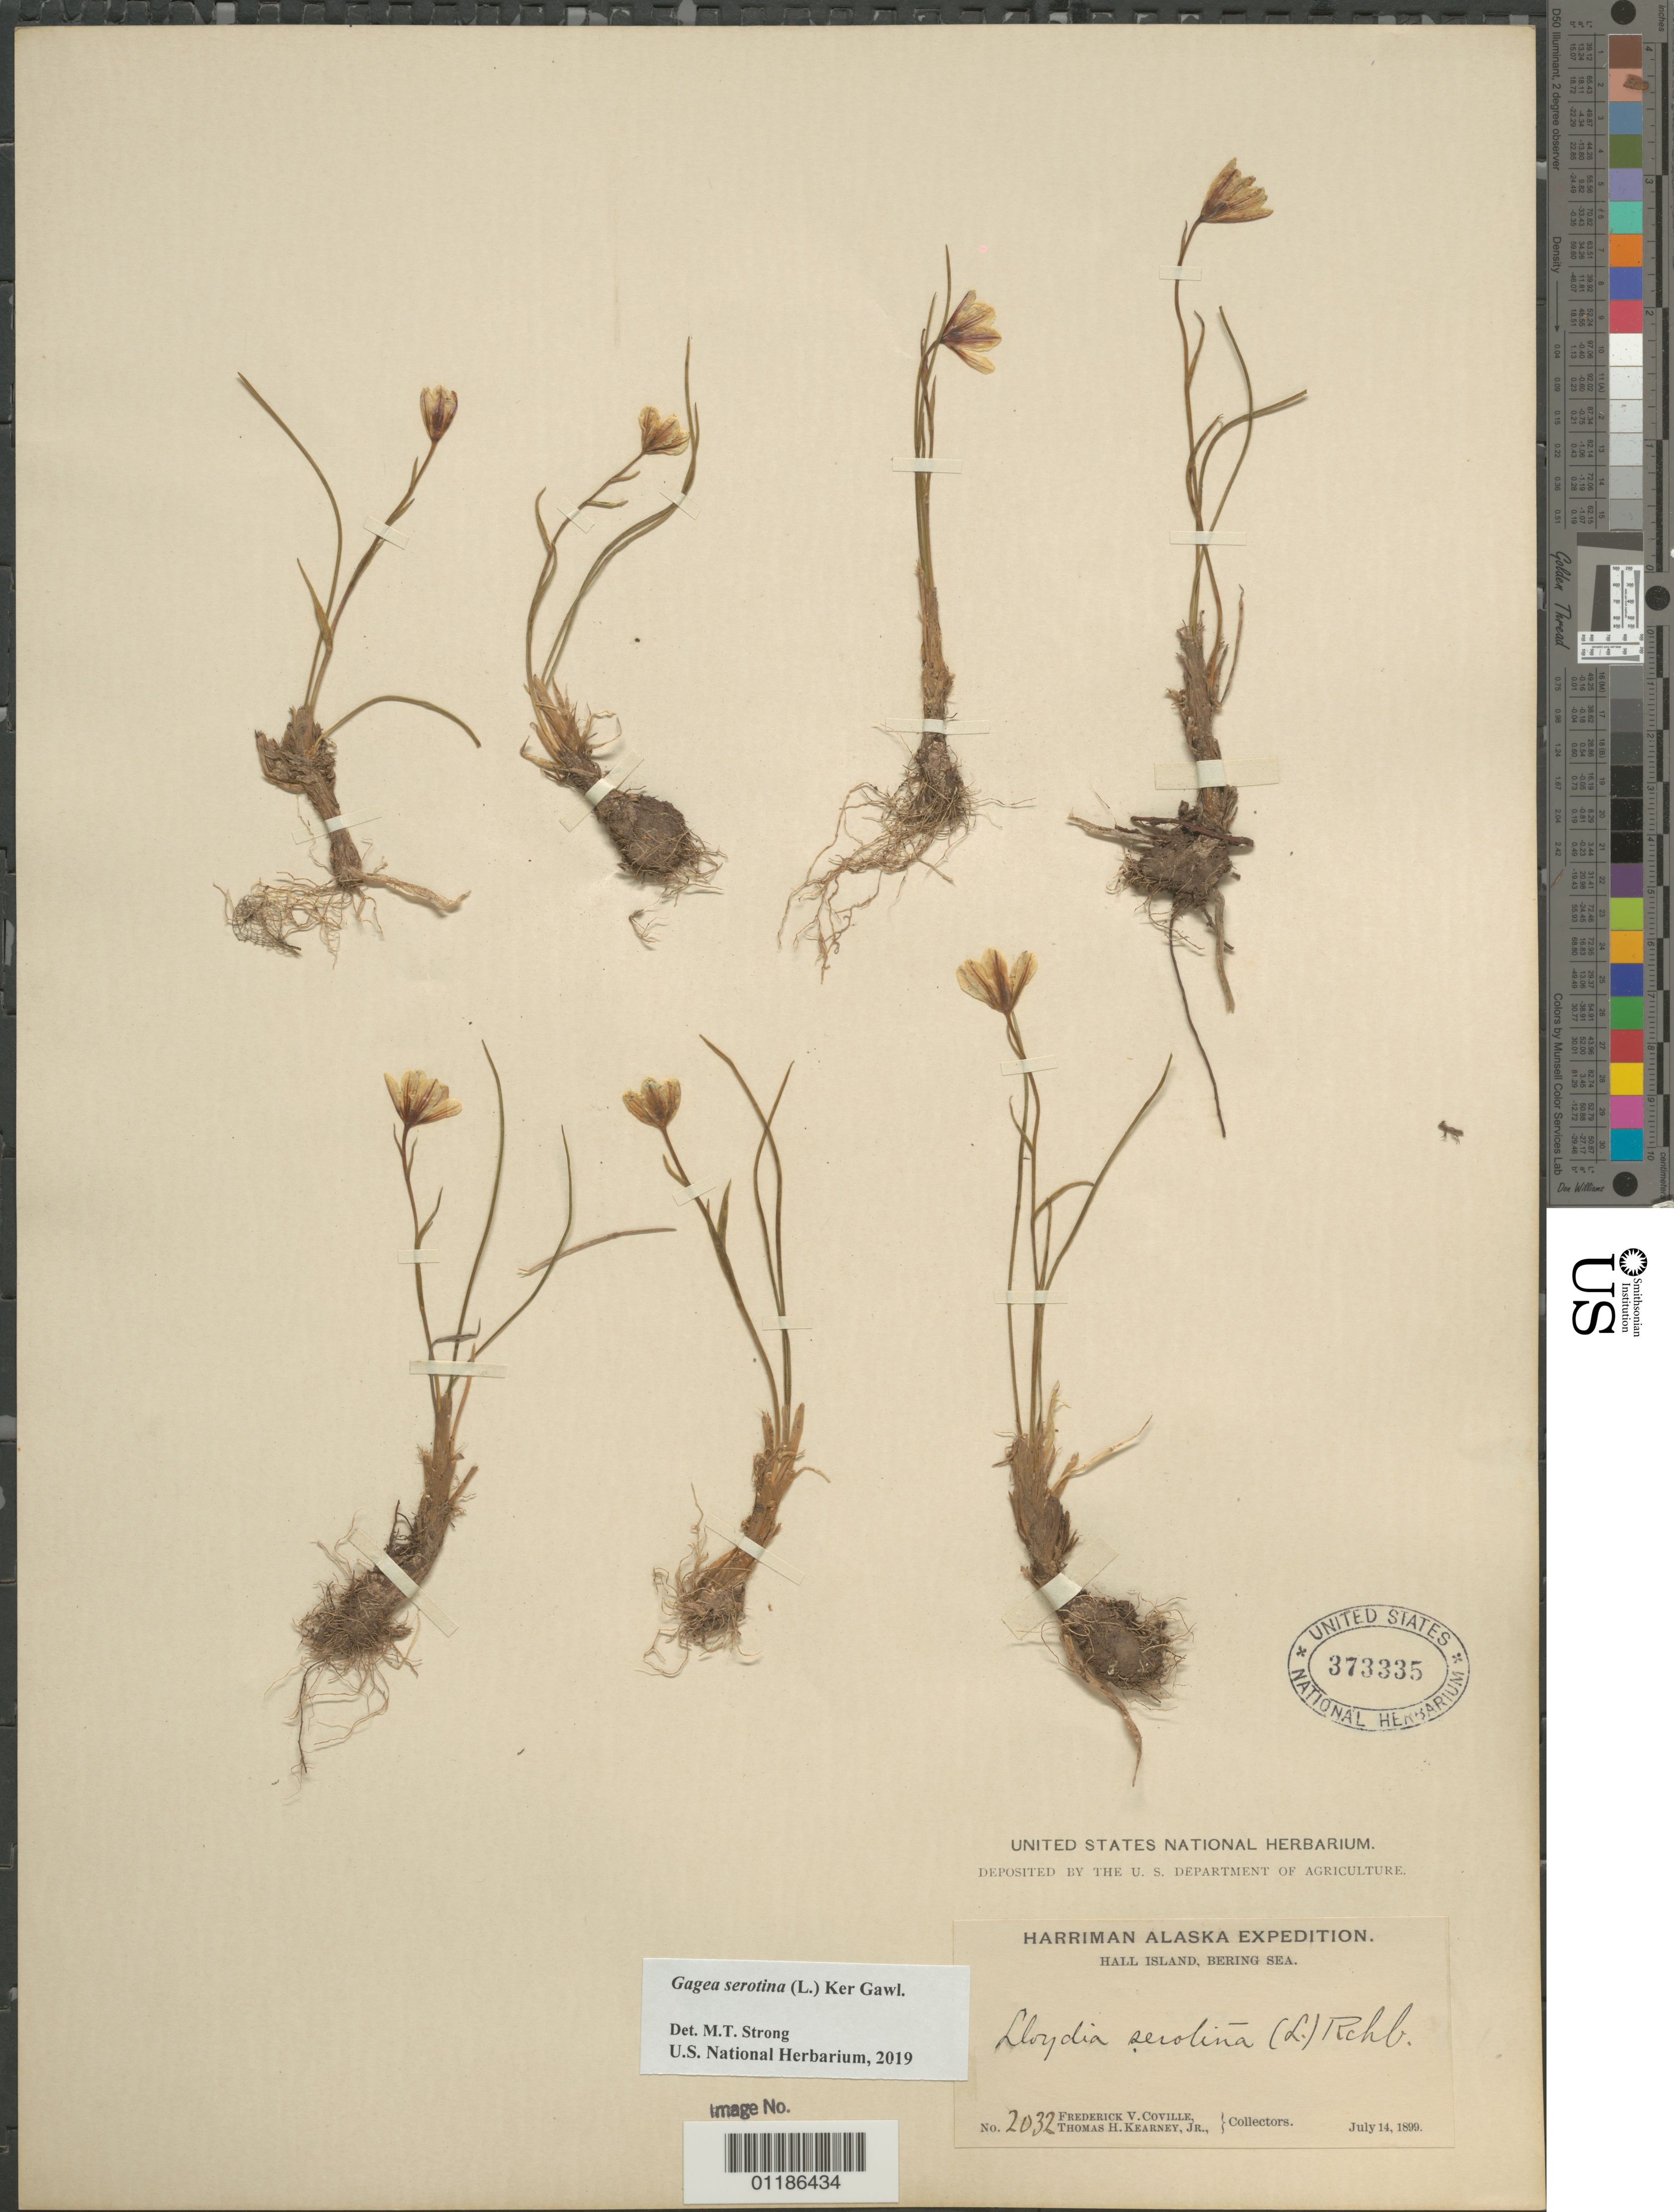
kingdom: Plantae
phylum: Tracheophyta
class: Liliopsida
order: Liliales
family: Liliaceae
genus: Gagea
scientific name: Gagea serotina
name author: (L.) Ker Gawl.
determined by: Strong, Mark T., (BOT), Smithsonian Institution - National Museum of Natural History (UNITED STATES)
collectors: F. V. Coville & T. H. Kearney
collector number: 2032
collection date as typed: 14 Jul 1899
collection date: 1899-07-14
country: United States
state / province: Alaska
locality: Hall Island, Bering Sea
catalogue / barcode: US 373335